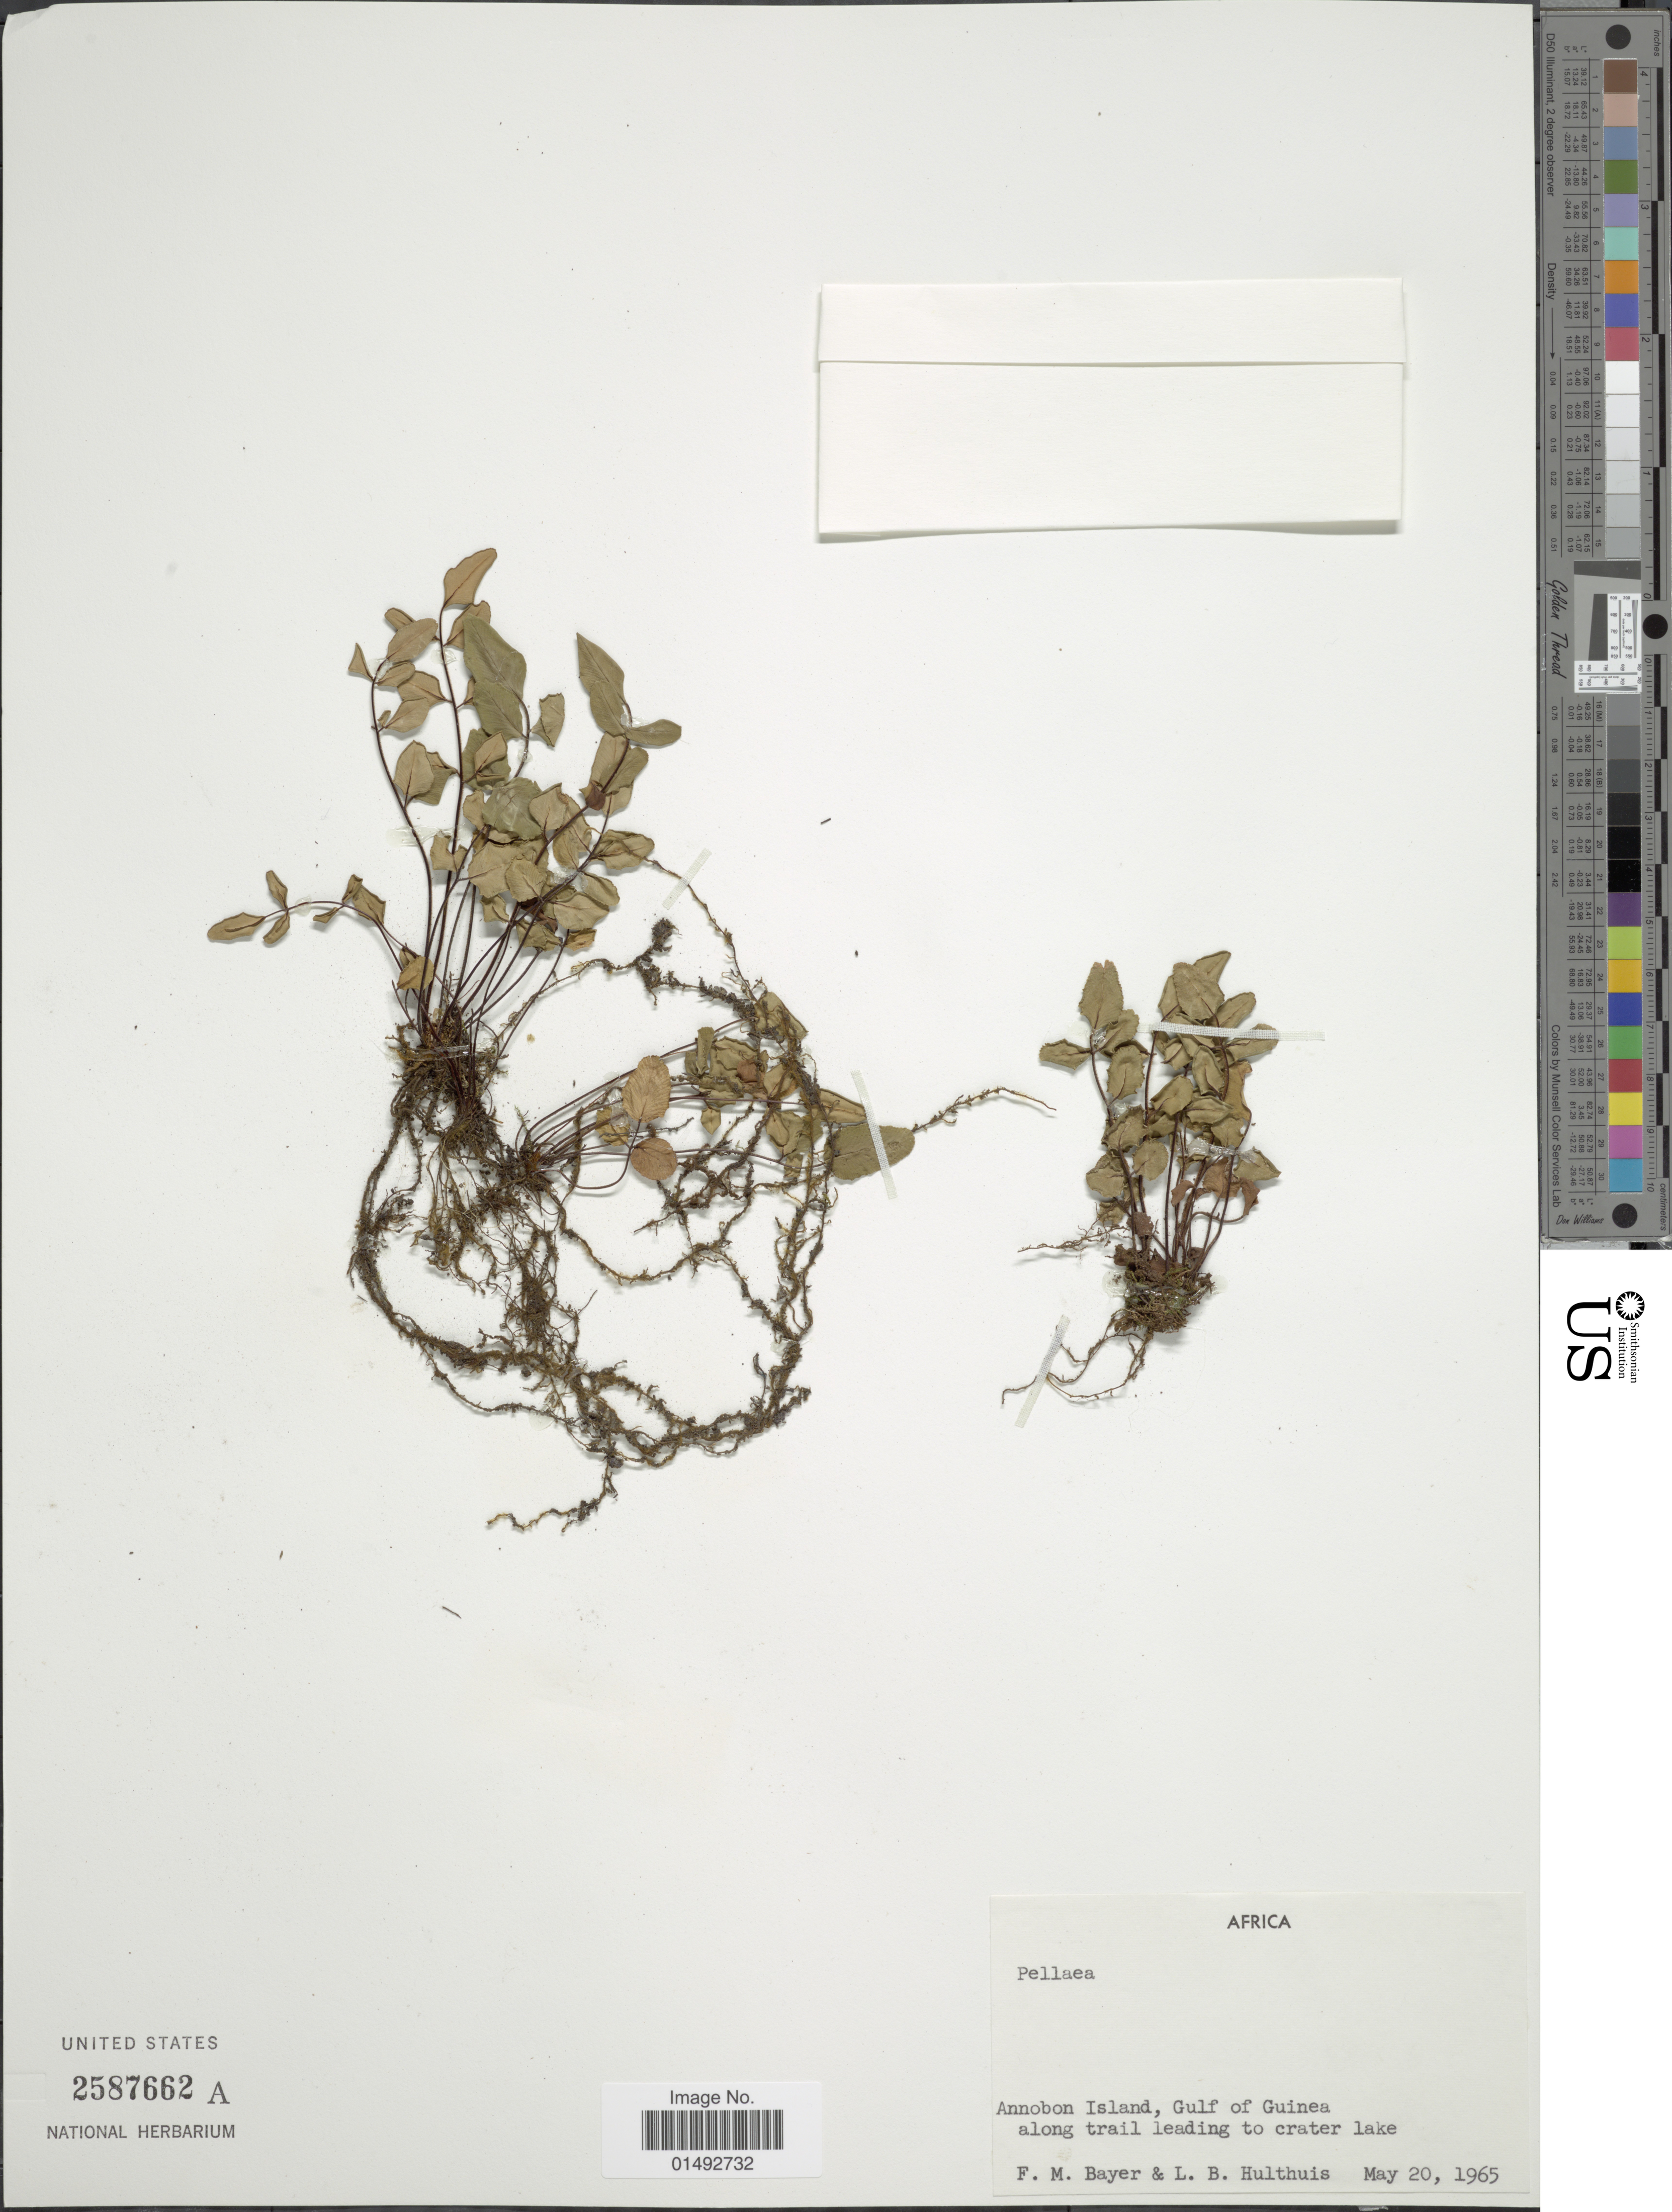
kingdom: Plantae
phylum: Tracheophyta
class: Polypodiopsida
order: Polypodiales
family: Pteridaceae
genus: Pellaea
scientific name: Pellaea sp.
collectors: F. Bayer & L. Hulthuis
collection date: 1965-05-20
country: Equatorial Guinea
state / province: Annobon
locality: Africa, Annobon Island, Gulf of guinea along trail leading to crater lake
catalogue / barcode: US 2587662A